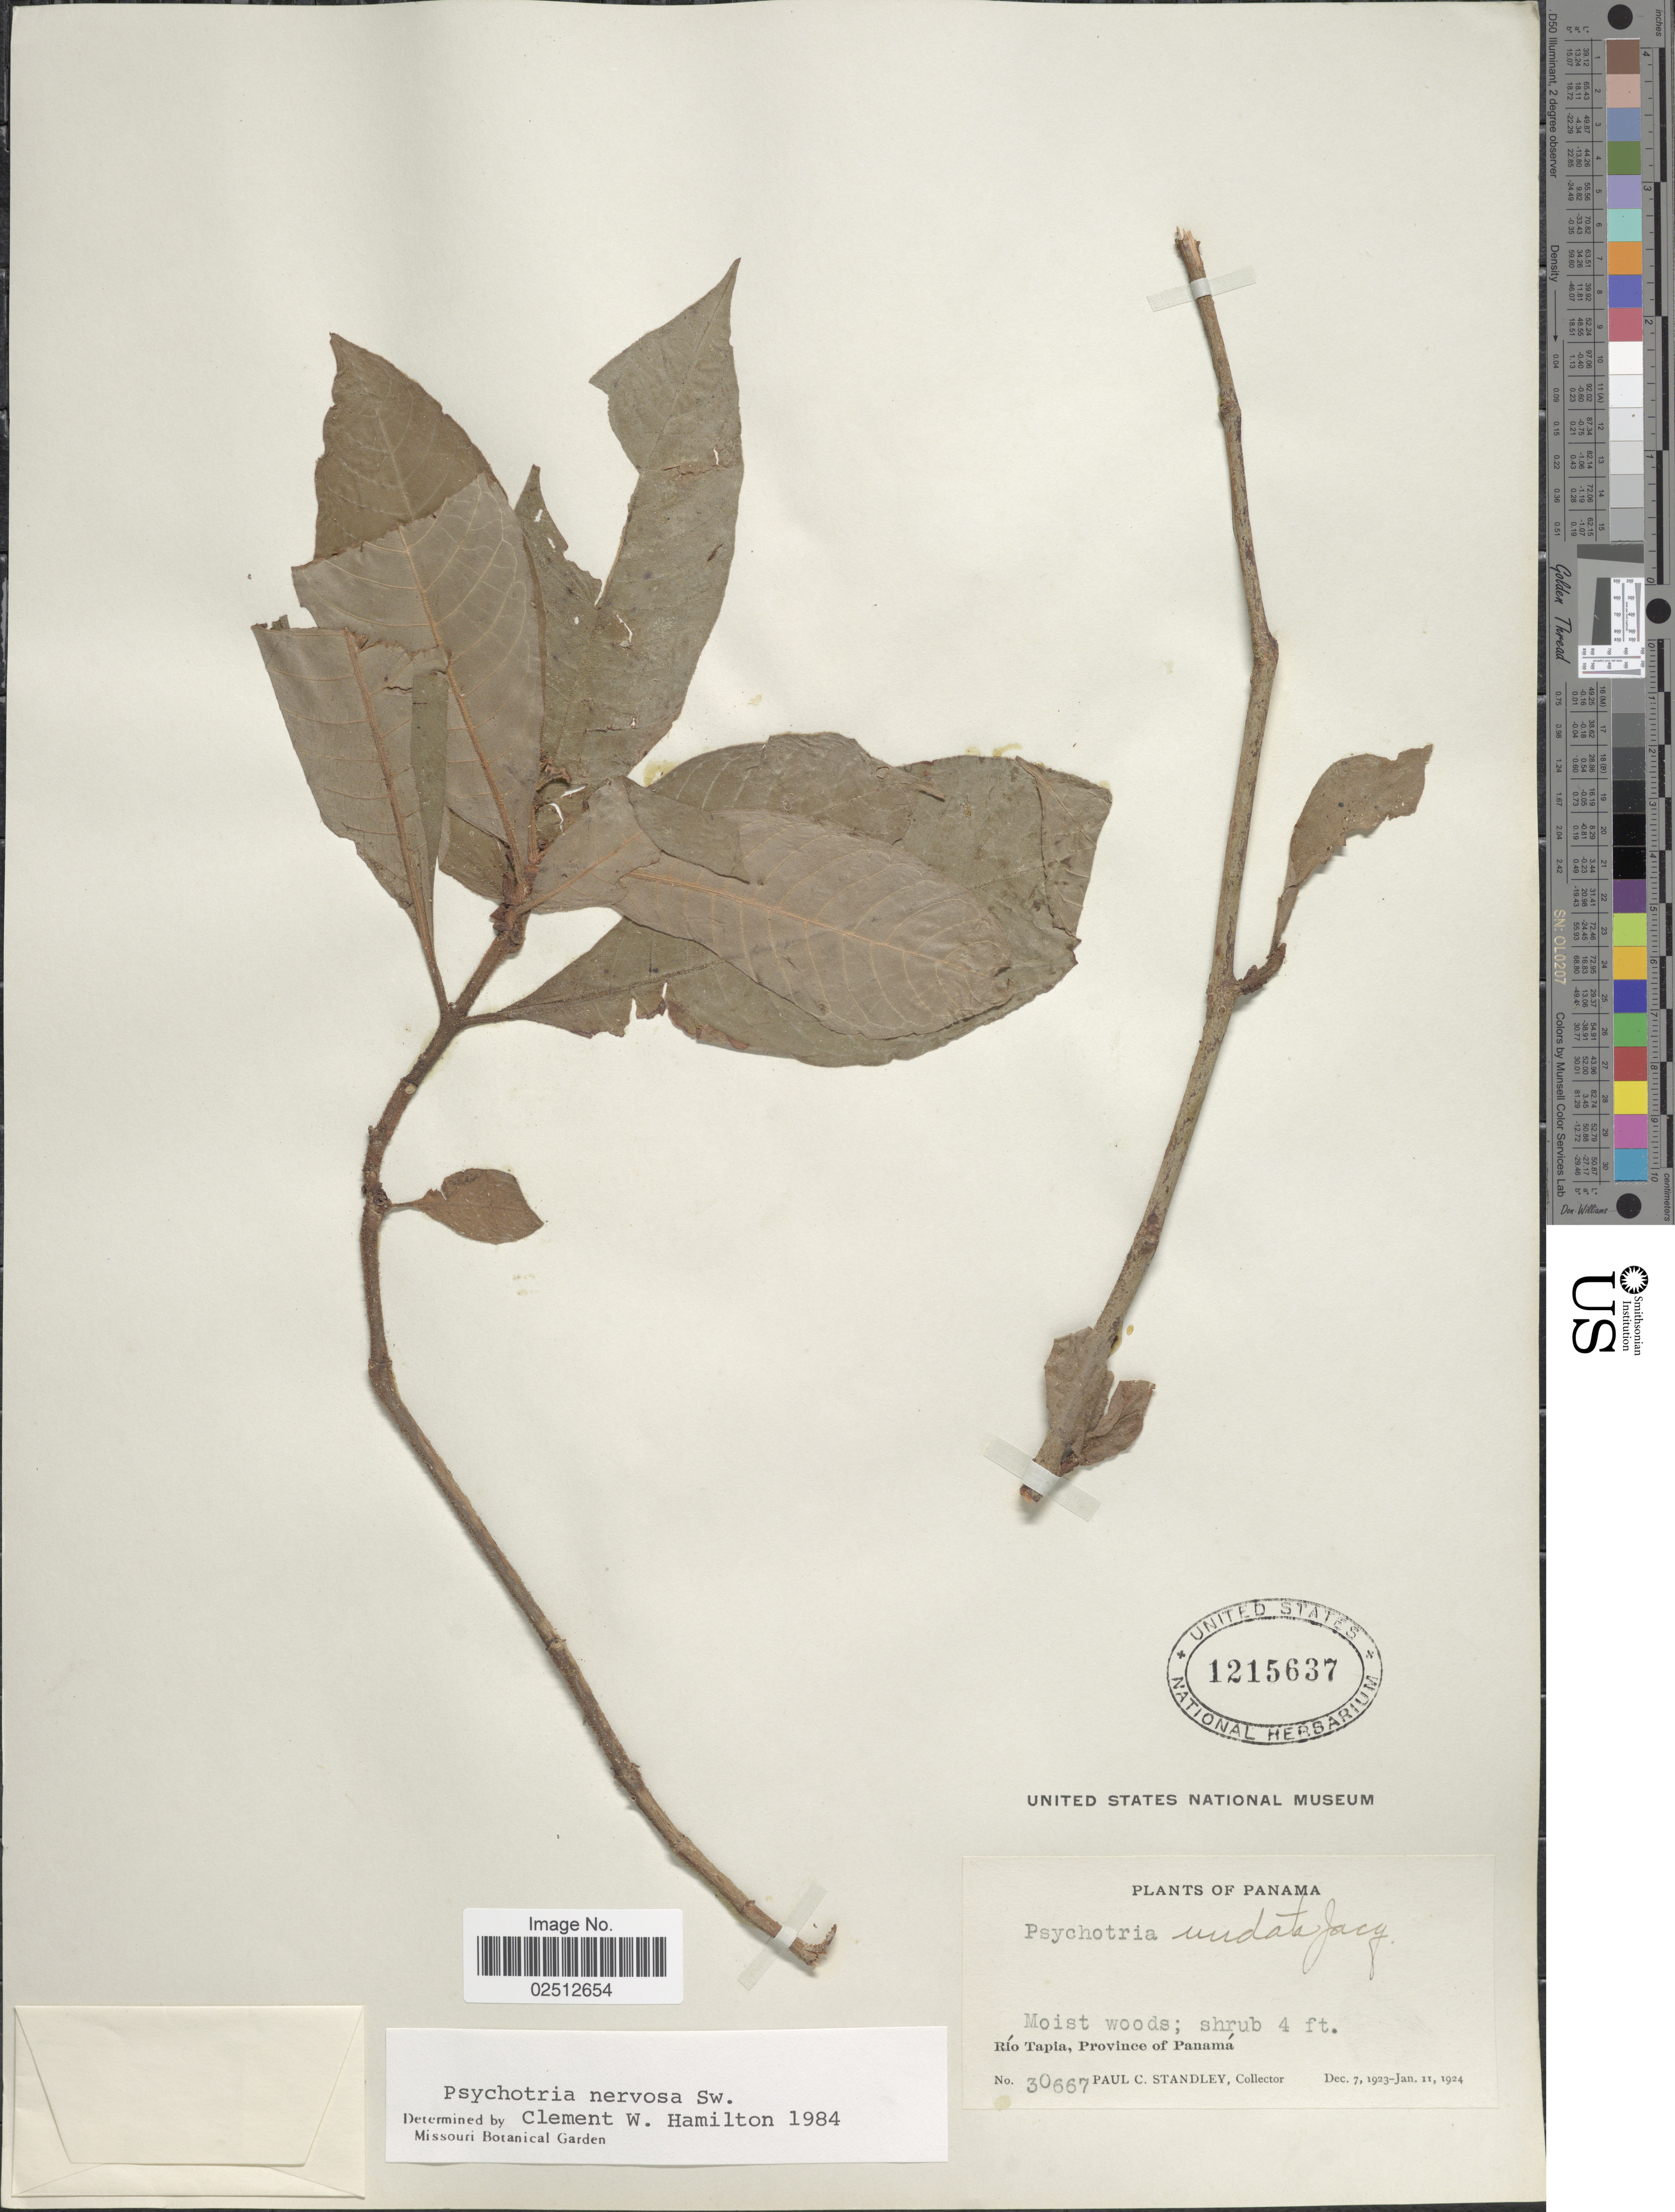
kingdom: Plantae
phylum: Tracheophyta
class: Magnoliopsida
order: Gentianales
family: Rubiaceae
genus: Psychotria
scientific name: Psychotria nervosa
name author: Sw.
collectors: P. C. Standley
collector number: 30667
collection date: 1923-12-07/1924-01-11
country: Panama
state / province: Panamá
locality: Rio Tapia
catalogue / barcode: US 1215637